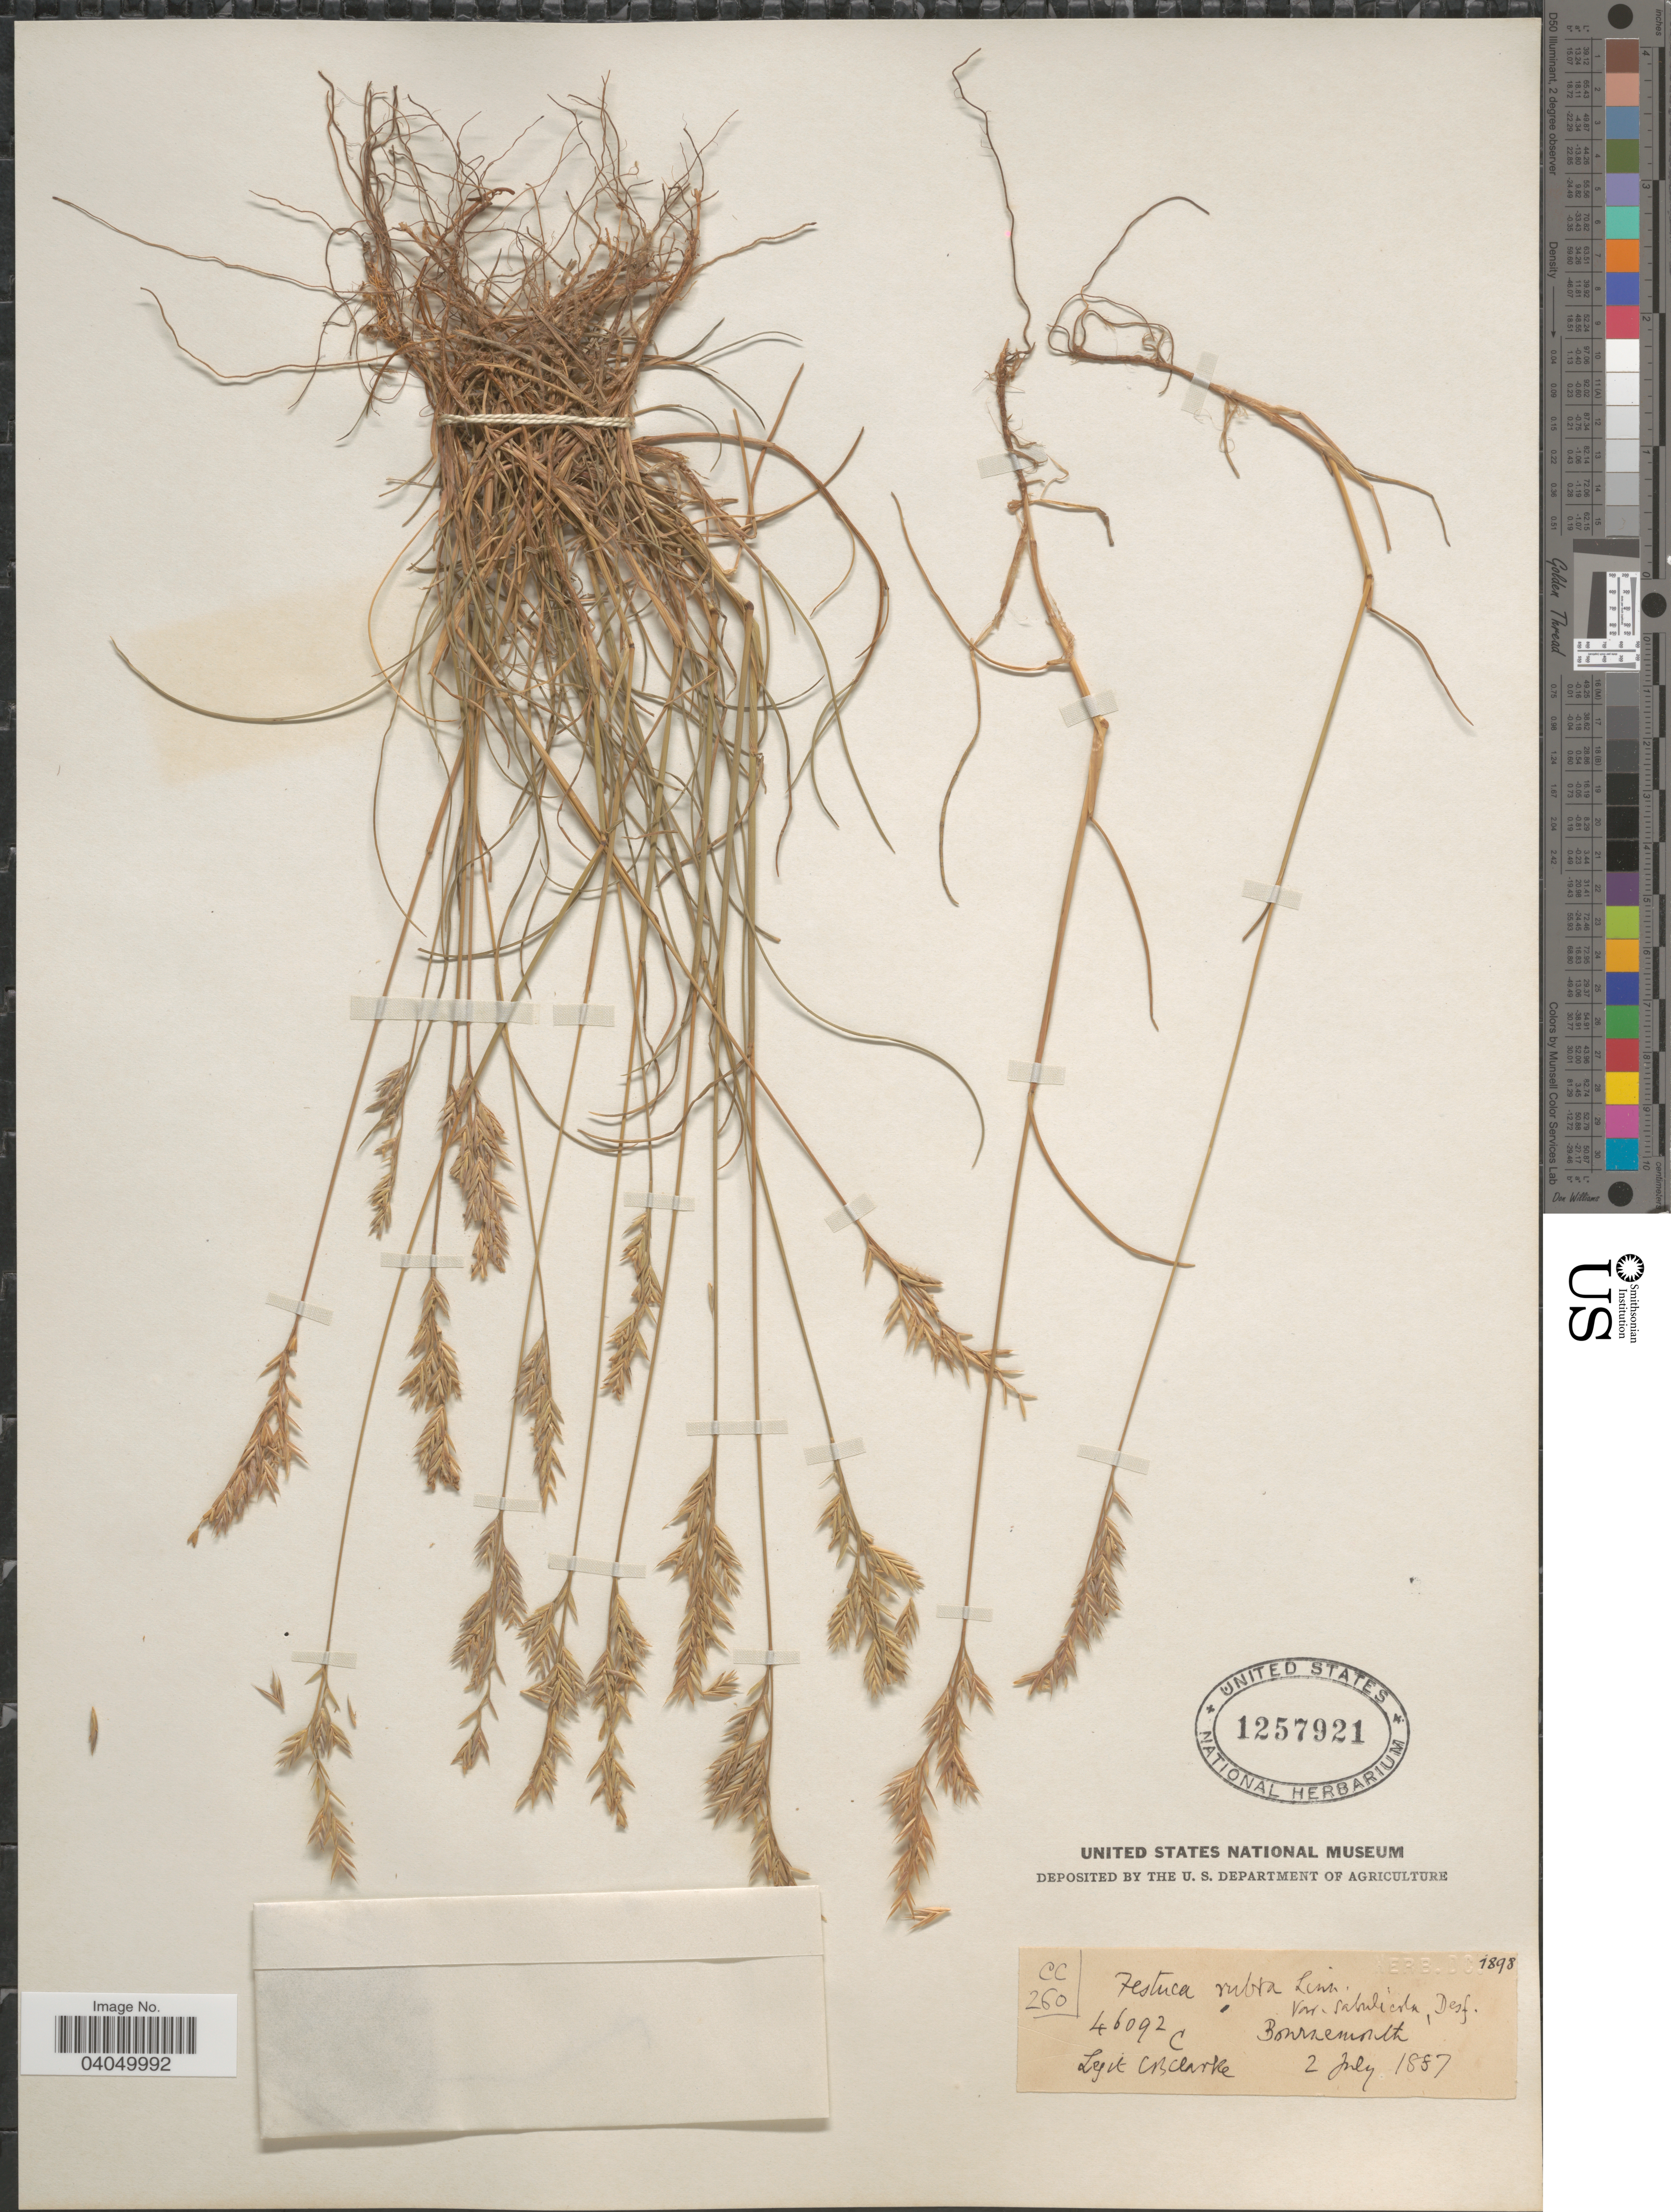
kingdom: Plantae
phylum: Tracheophyta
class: Liliopsida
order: Poales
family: Poaceae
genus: Festuca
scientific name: Festuca rubra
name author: L.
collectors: C. B. Clarke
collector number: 46092C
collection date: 1887-07-02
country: United Kingdom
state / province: England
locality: Bournemouth.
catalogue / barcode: US 1257921